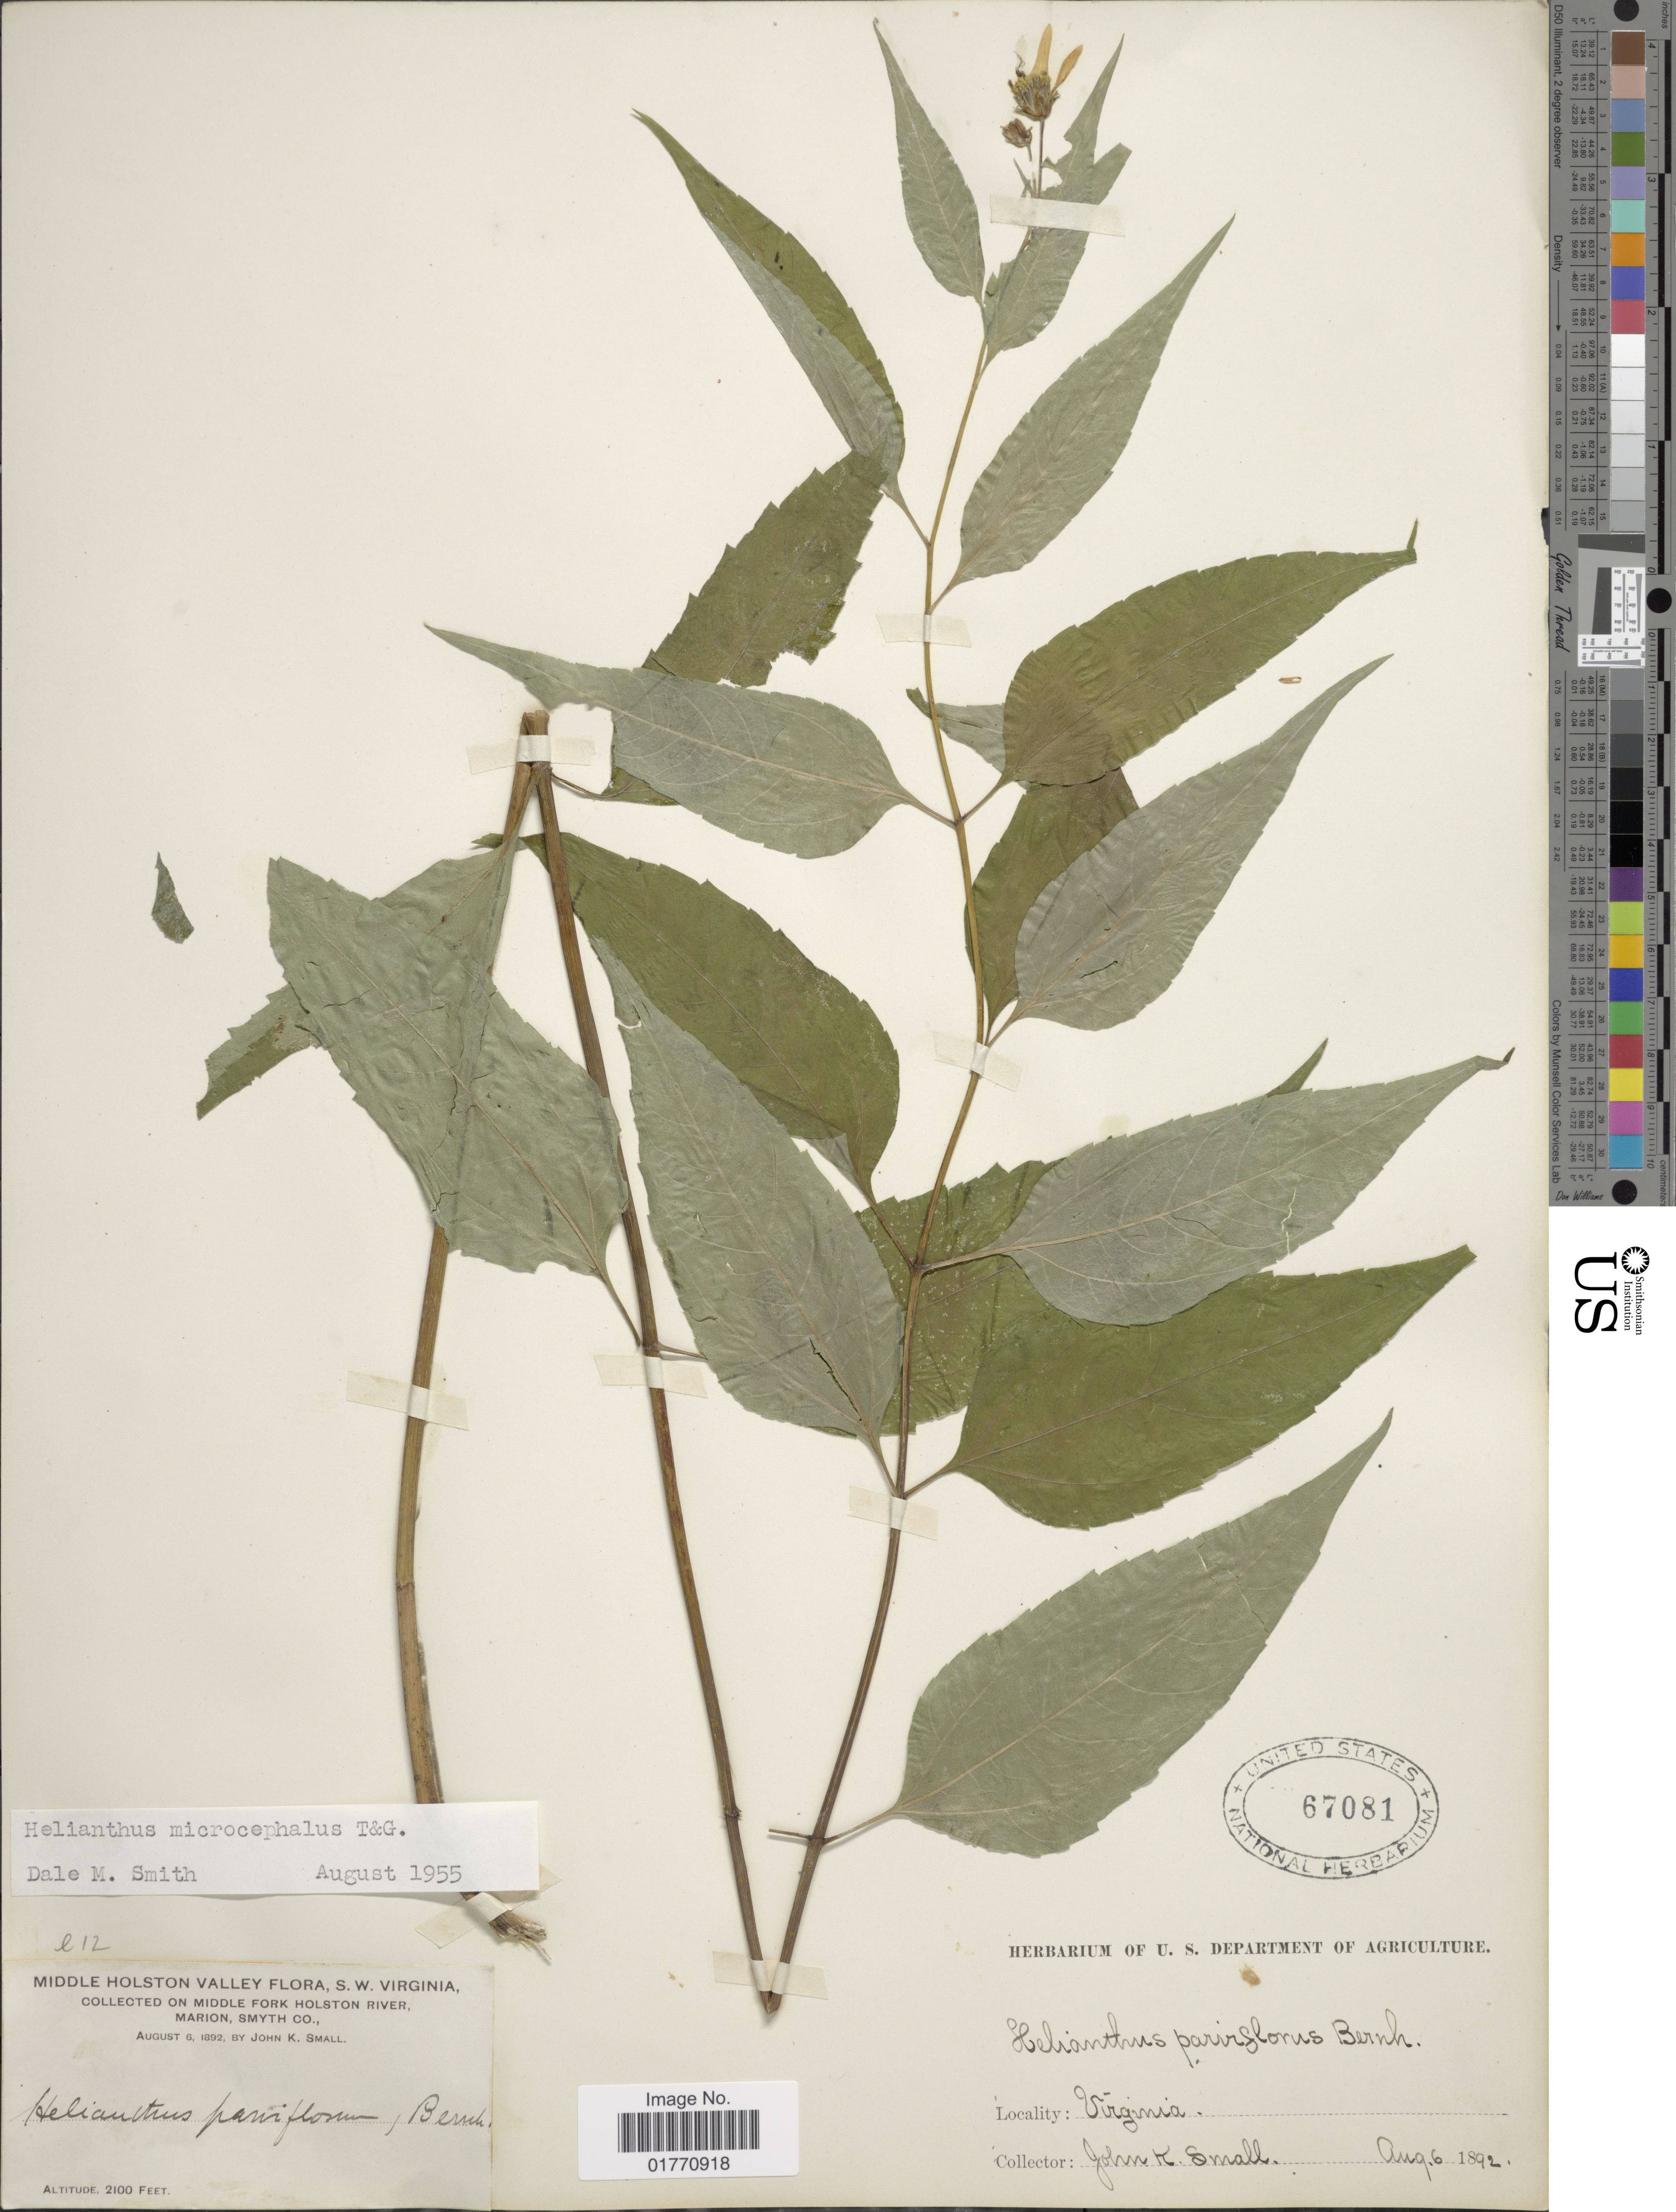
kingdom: Plantae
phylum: Tracheophyta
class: Magnoliopsida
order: Asterales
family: Asteraceae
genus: Helianthus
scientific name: Helianthus microcephalus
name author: Torr. & A. Gray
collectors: J. K. Small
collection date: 1892-08-06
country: United States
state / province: Virginia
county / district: Smyth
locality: Middle Holston Valley Flora, S.W. Virginia, on Middle Fork Holston River, Marion, Smyth Co.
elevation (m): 640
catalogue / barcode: US 67081